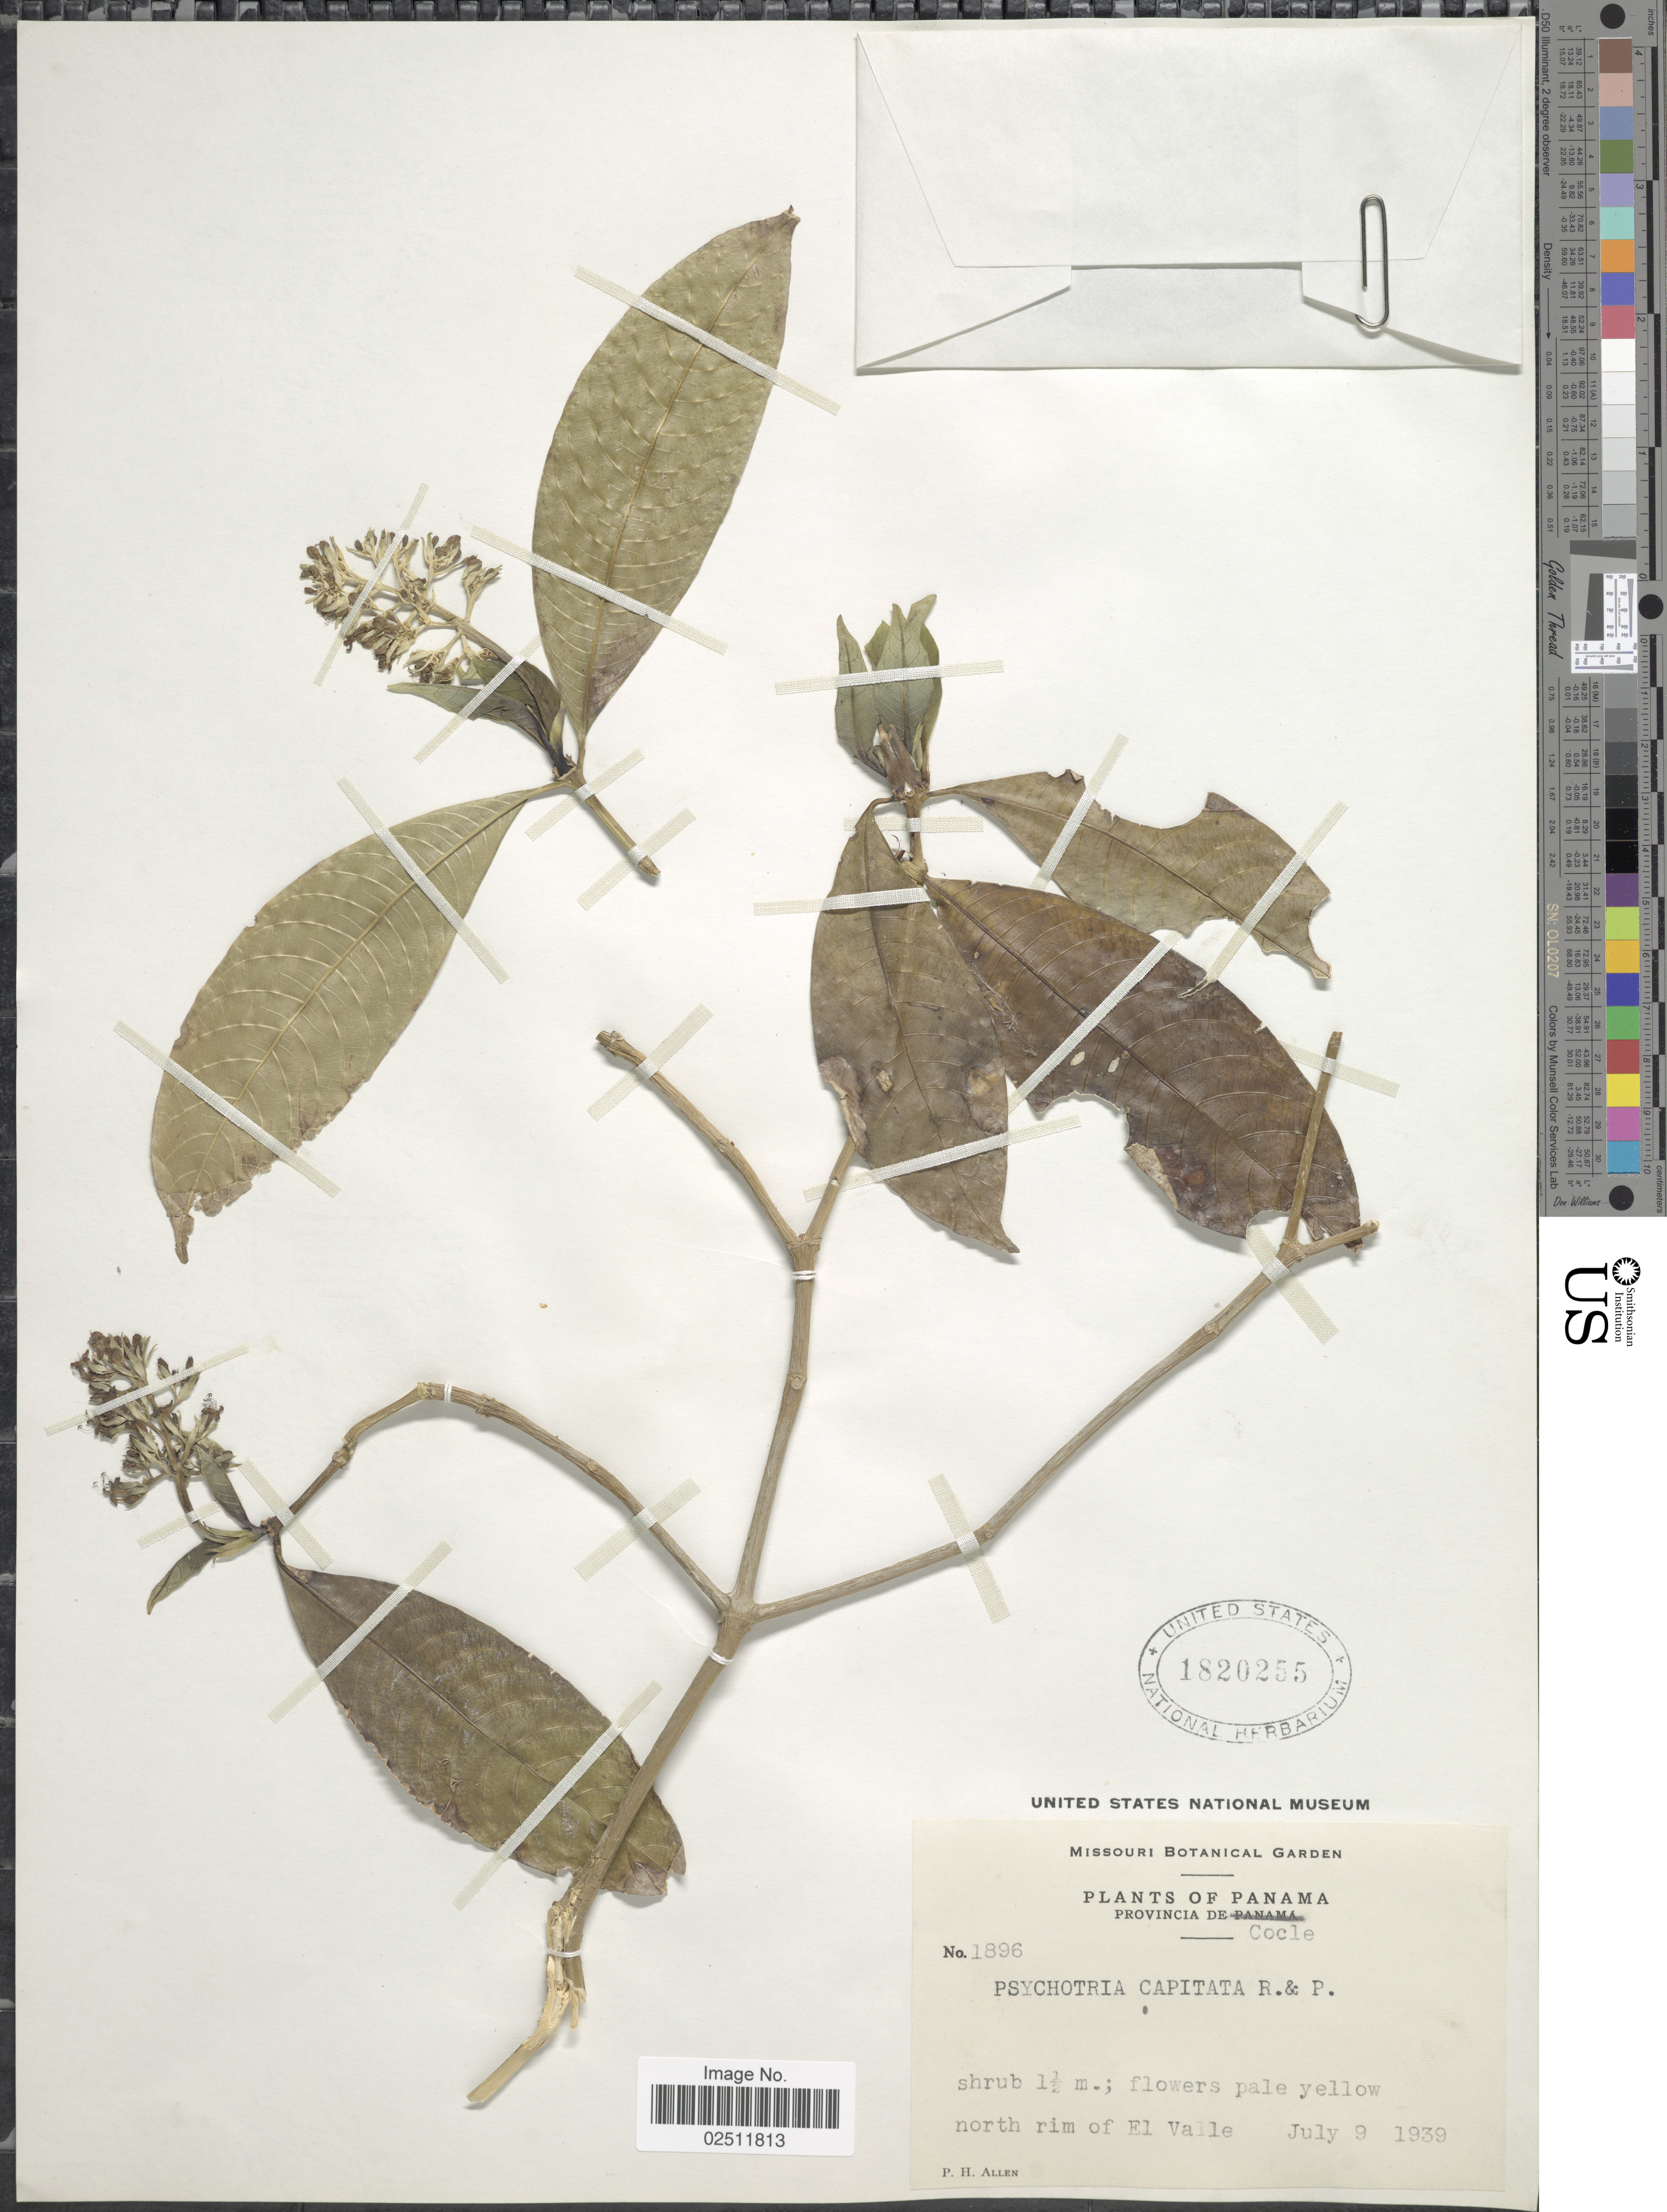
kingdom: Plantae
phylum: Tracheophyta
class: Magnoliopsida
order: Gentianales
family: Rubiaceae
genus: Psychotria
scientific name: Psychotria capitata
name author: Ruiz & Pav.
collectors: P. H. Allen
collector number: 1896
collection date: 1939-07-09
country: Panama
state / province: Coclé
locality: North rim of El Valle.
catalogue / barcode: US 1820255